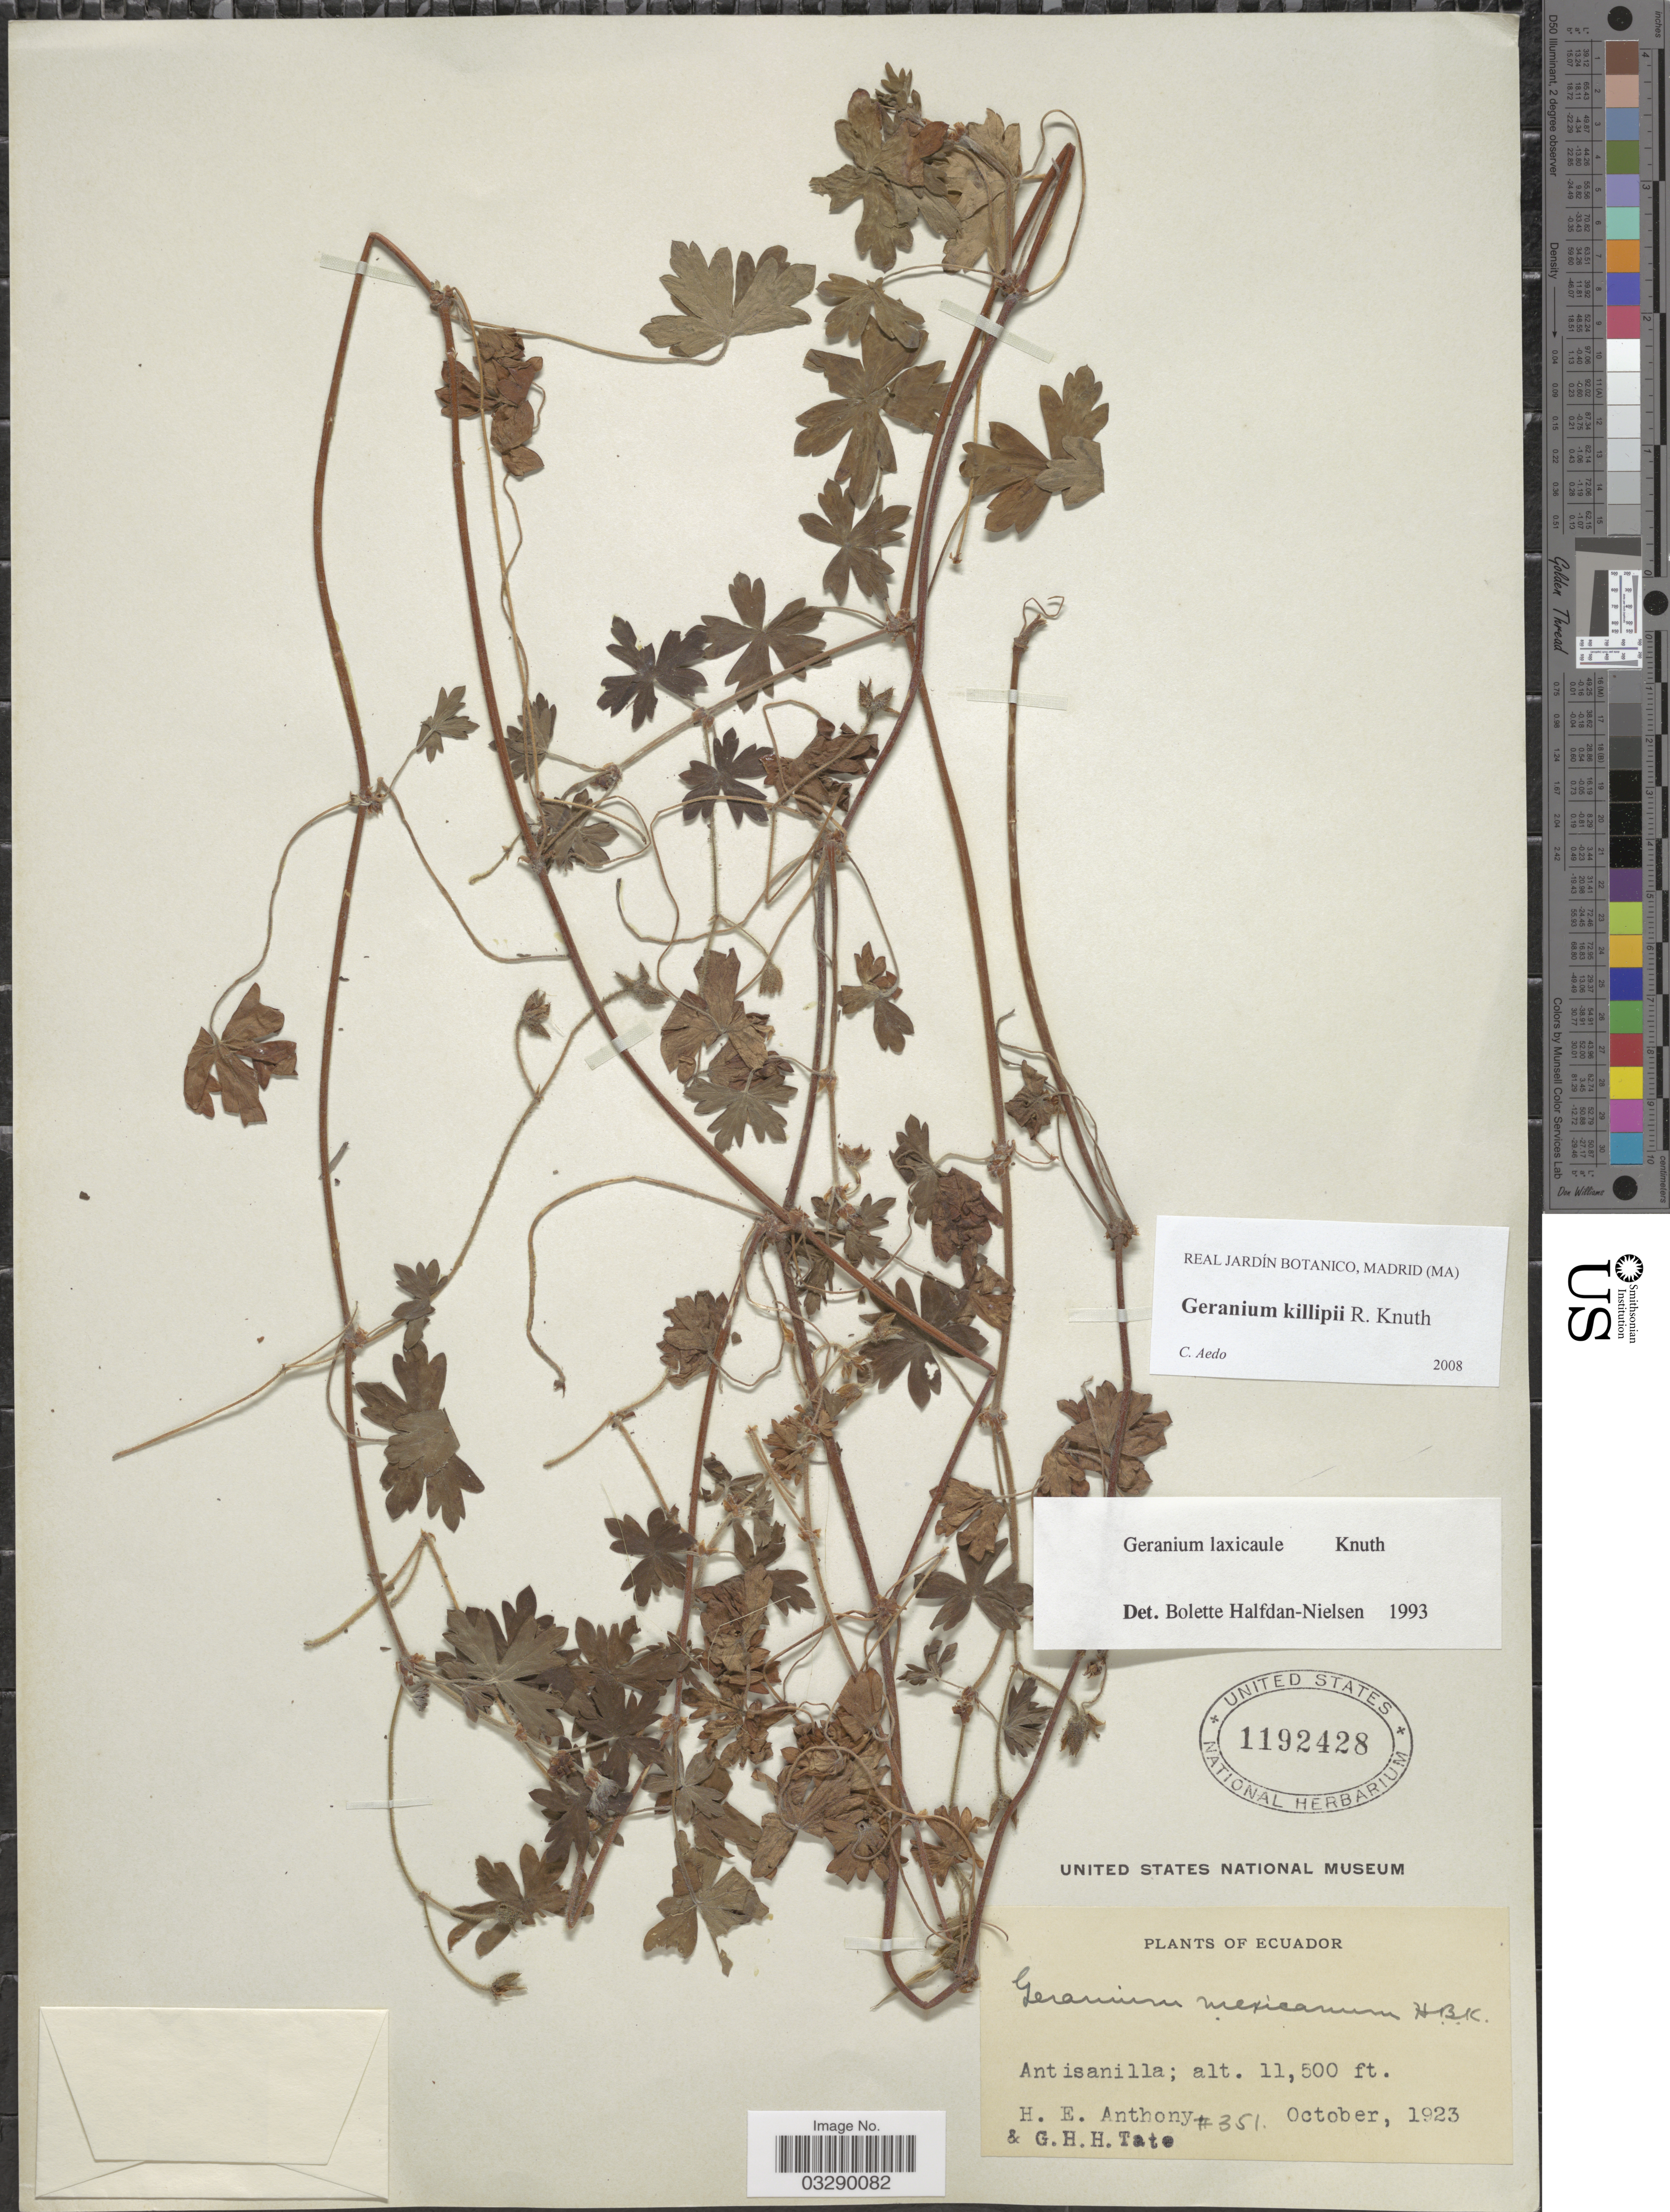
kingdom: Plantae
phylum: Tracheophyta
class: Magnoliopsida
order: Geraniales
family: Geraniaceae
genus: Geranium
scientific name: Geranium killipii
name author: R. Knuth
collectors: H. E. Anthony & G. H. H.Tate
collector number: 351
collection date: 1923-10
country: Ecuador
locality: Antisanilla.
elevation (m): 3505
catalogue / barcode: US 1192428